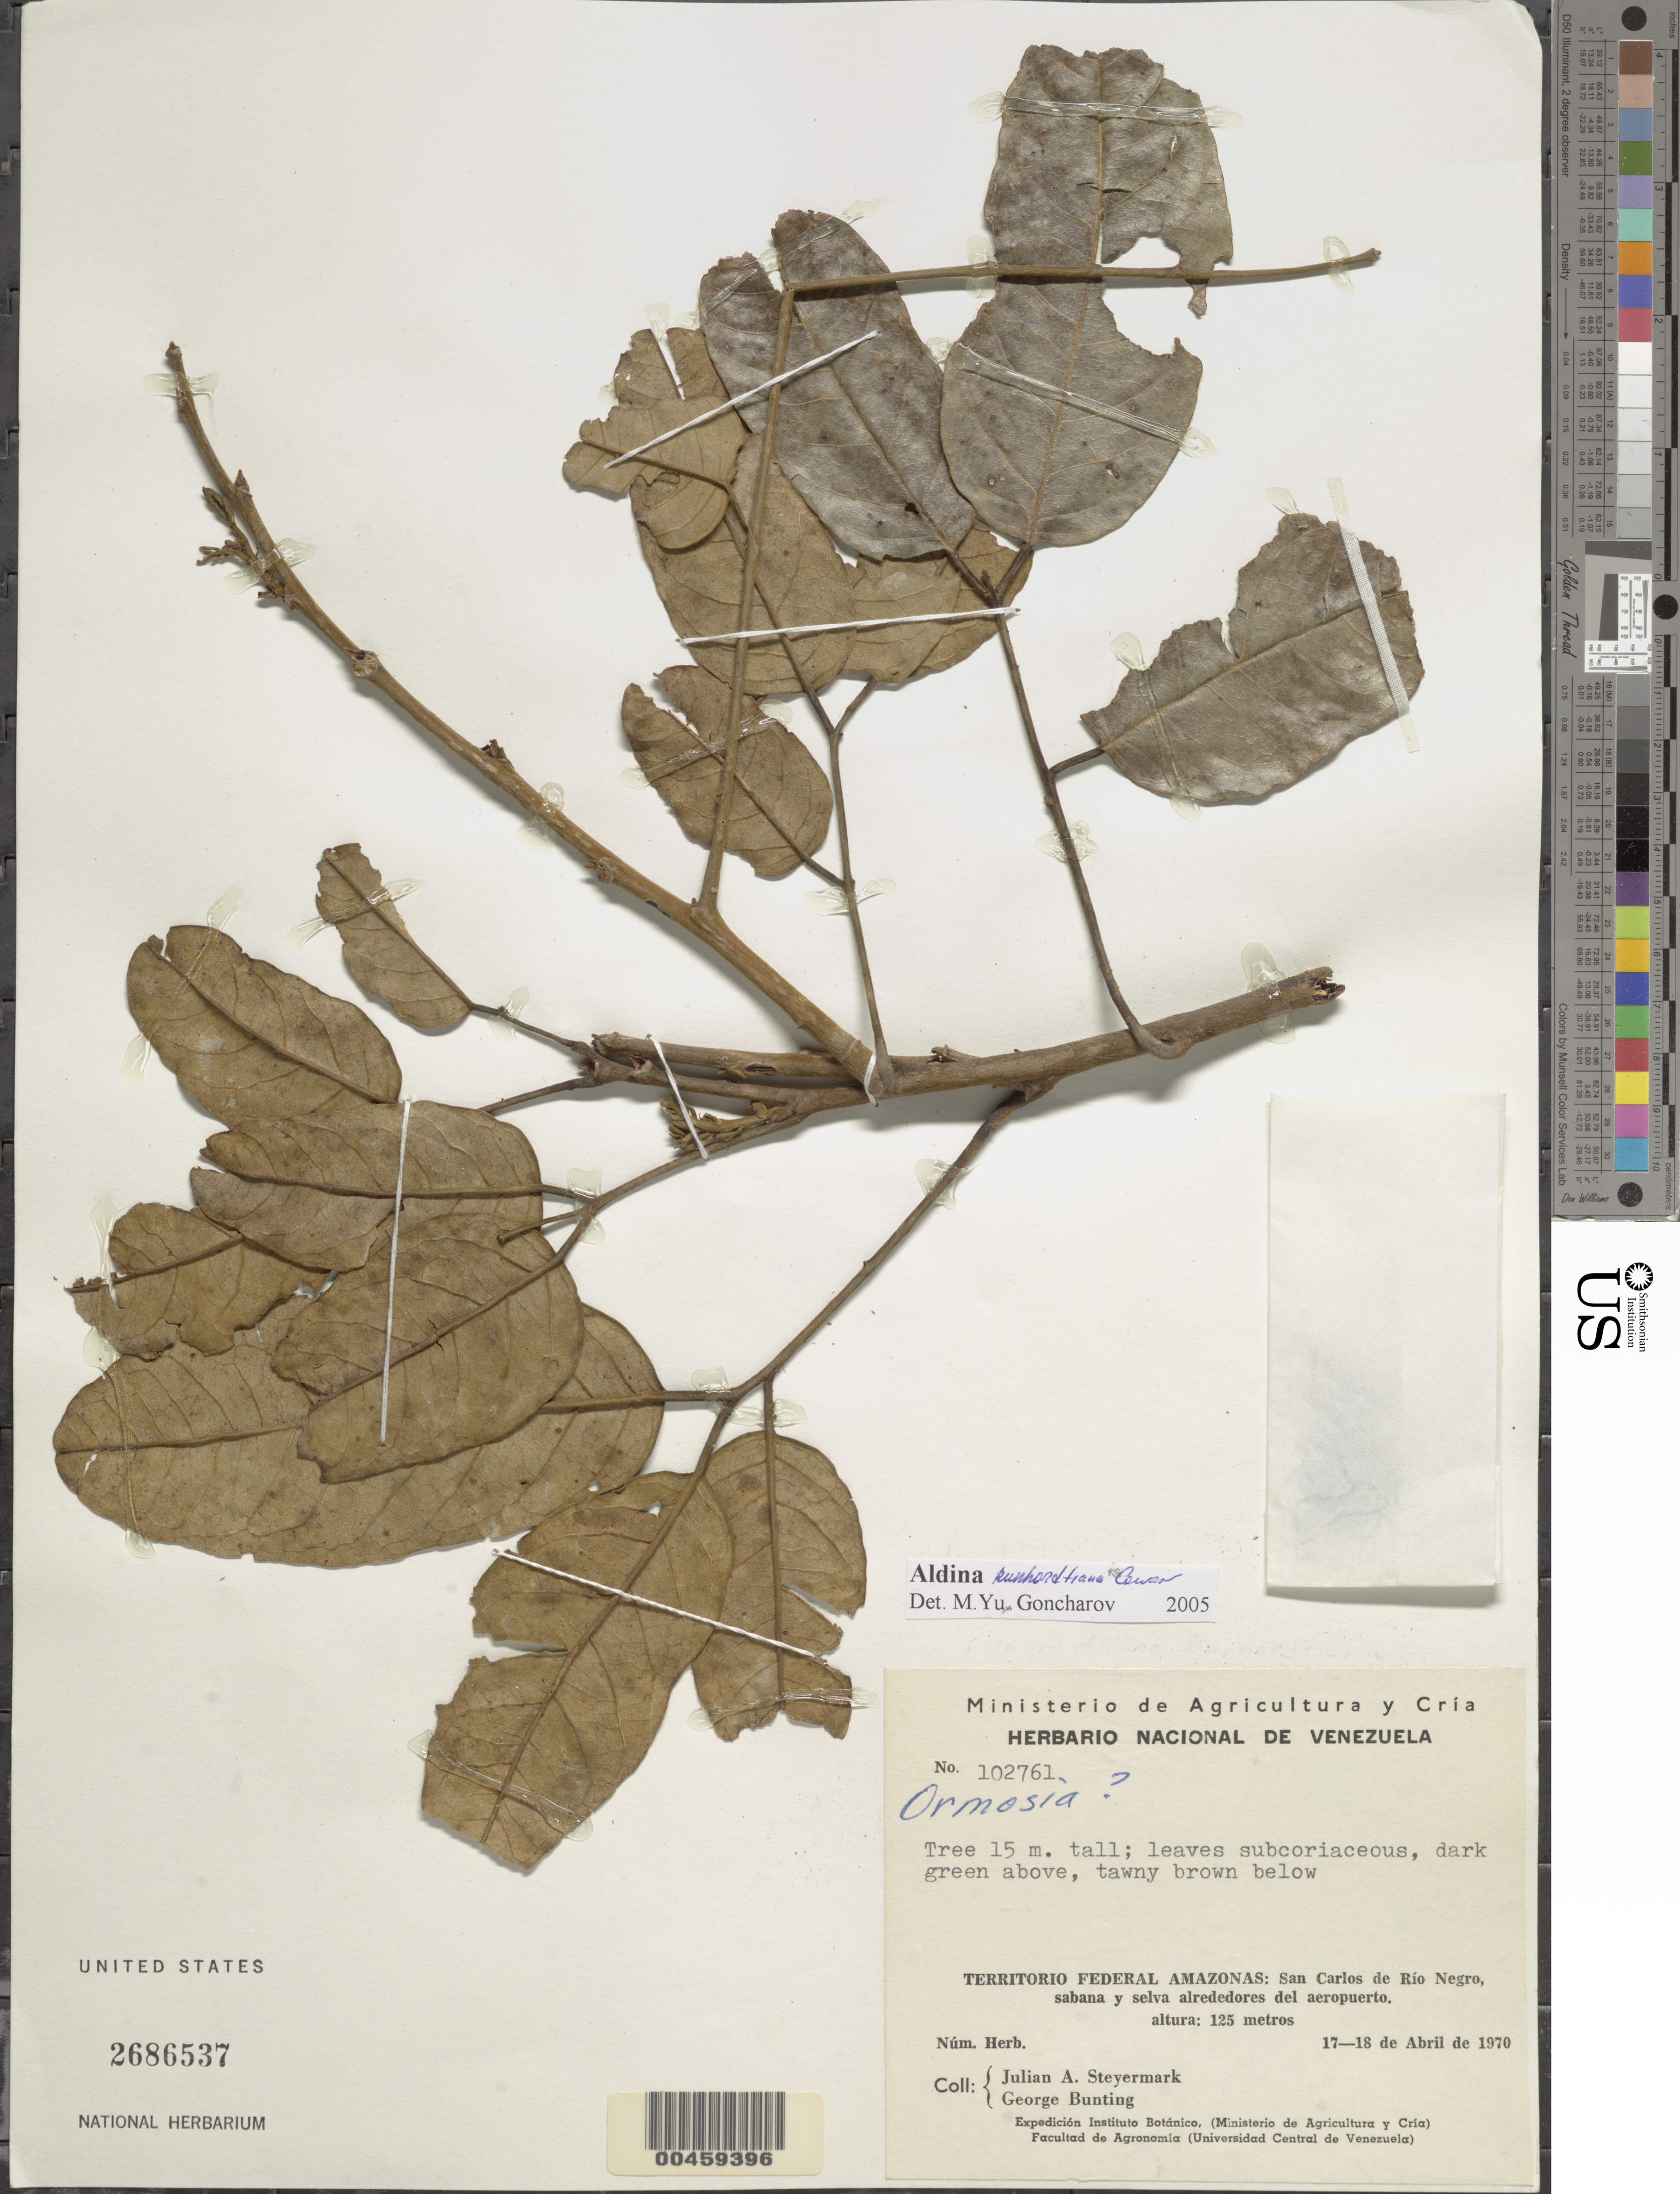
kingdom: Plantae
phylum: Tracheophyta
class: Magnoliopsida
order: Fabales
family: Fabaceae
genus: Aldina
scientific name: Aldina kunhardtiana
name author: R.S. Cowan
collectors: J. Steyermark & G. S. Bunting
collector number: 102761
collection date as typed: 17 Apr 1970 to 18 Apr 1970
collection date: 1970-04-17/1970-04-18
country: Venezuela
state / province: Amazonas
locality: San Carlos de Rio Negro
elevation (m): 125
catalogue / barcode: US 2686537